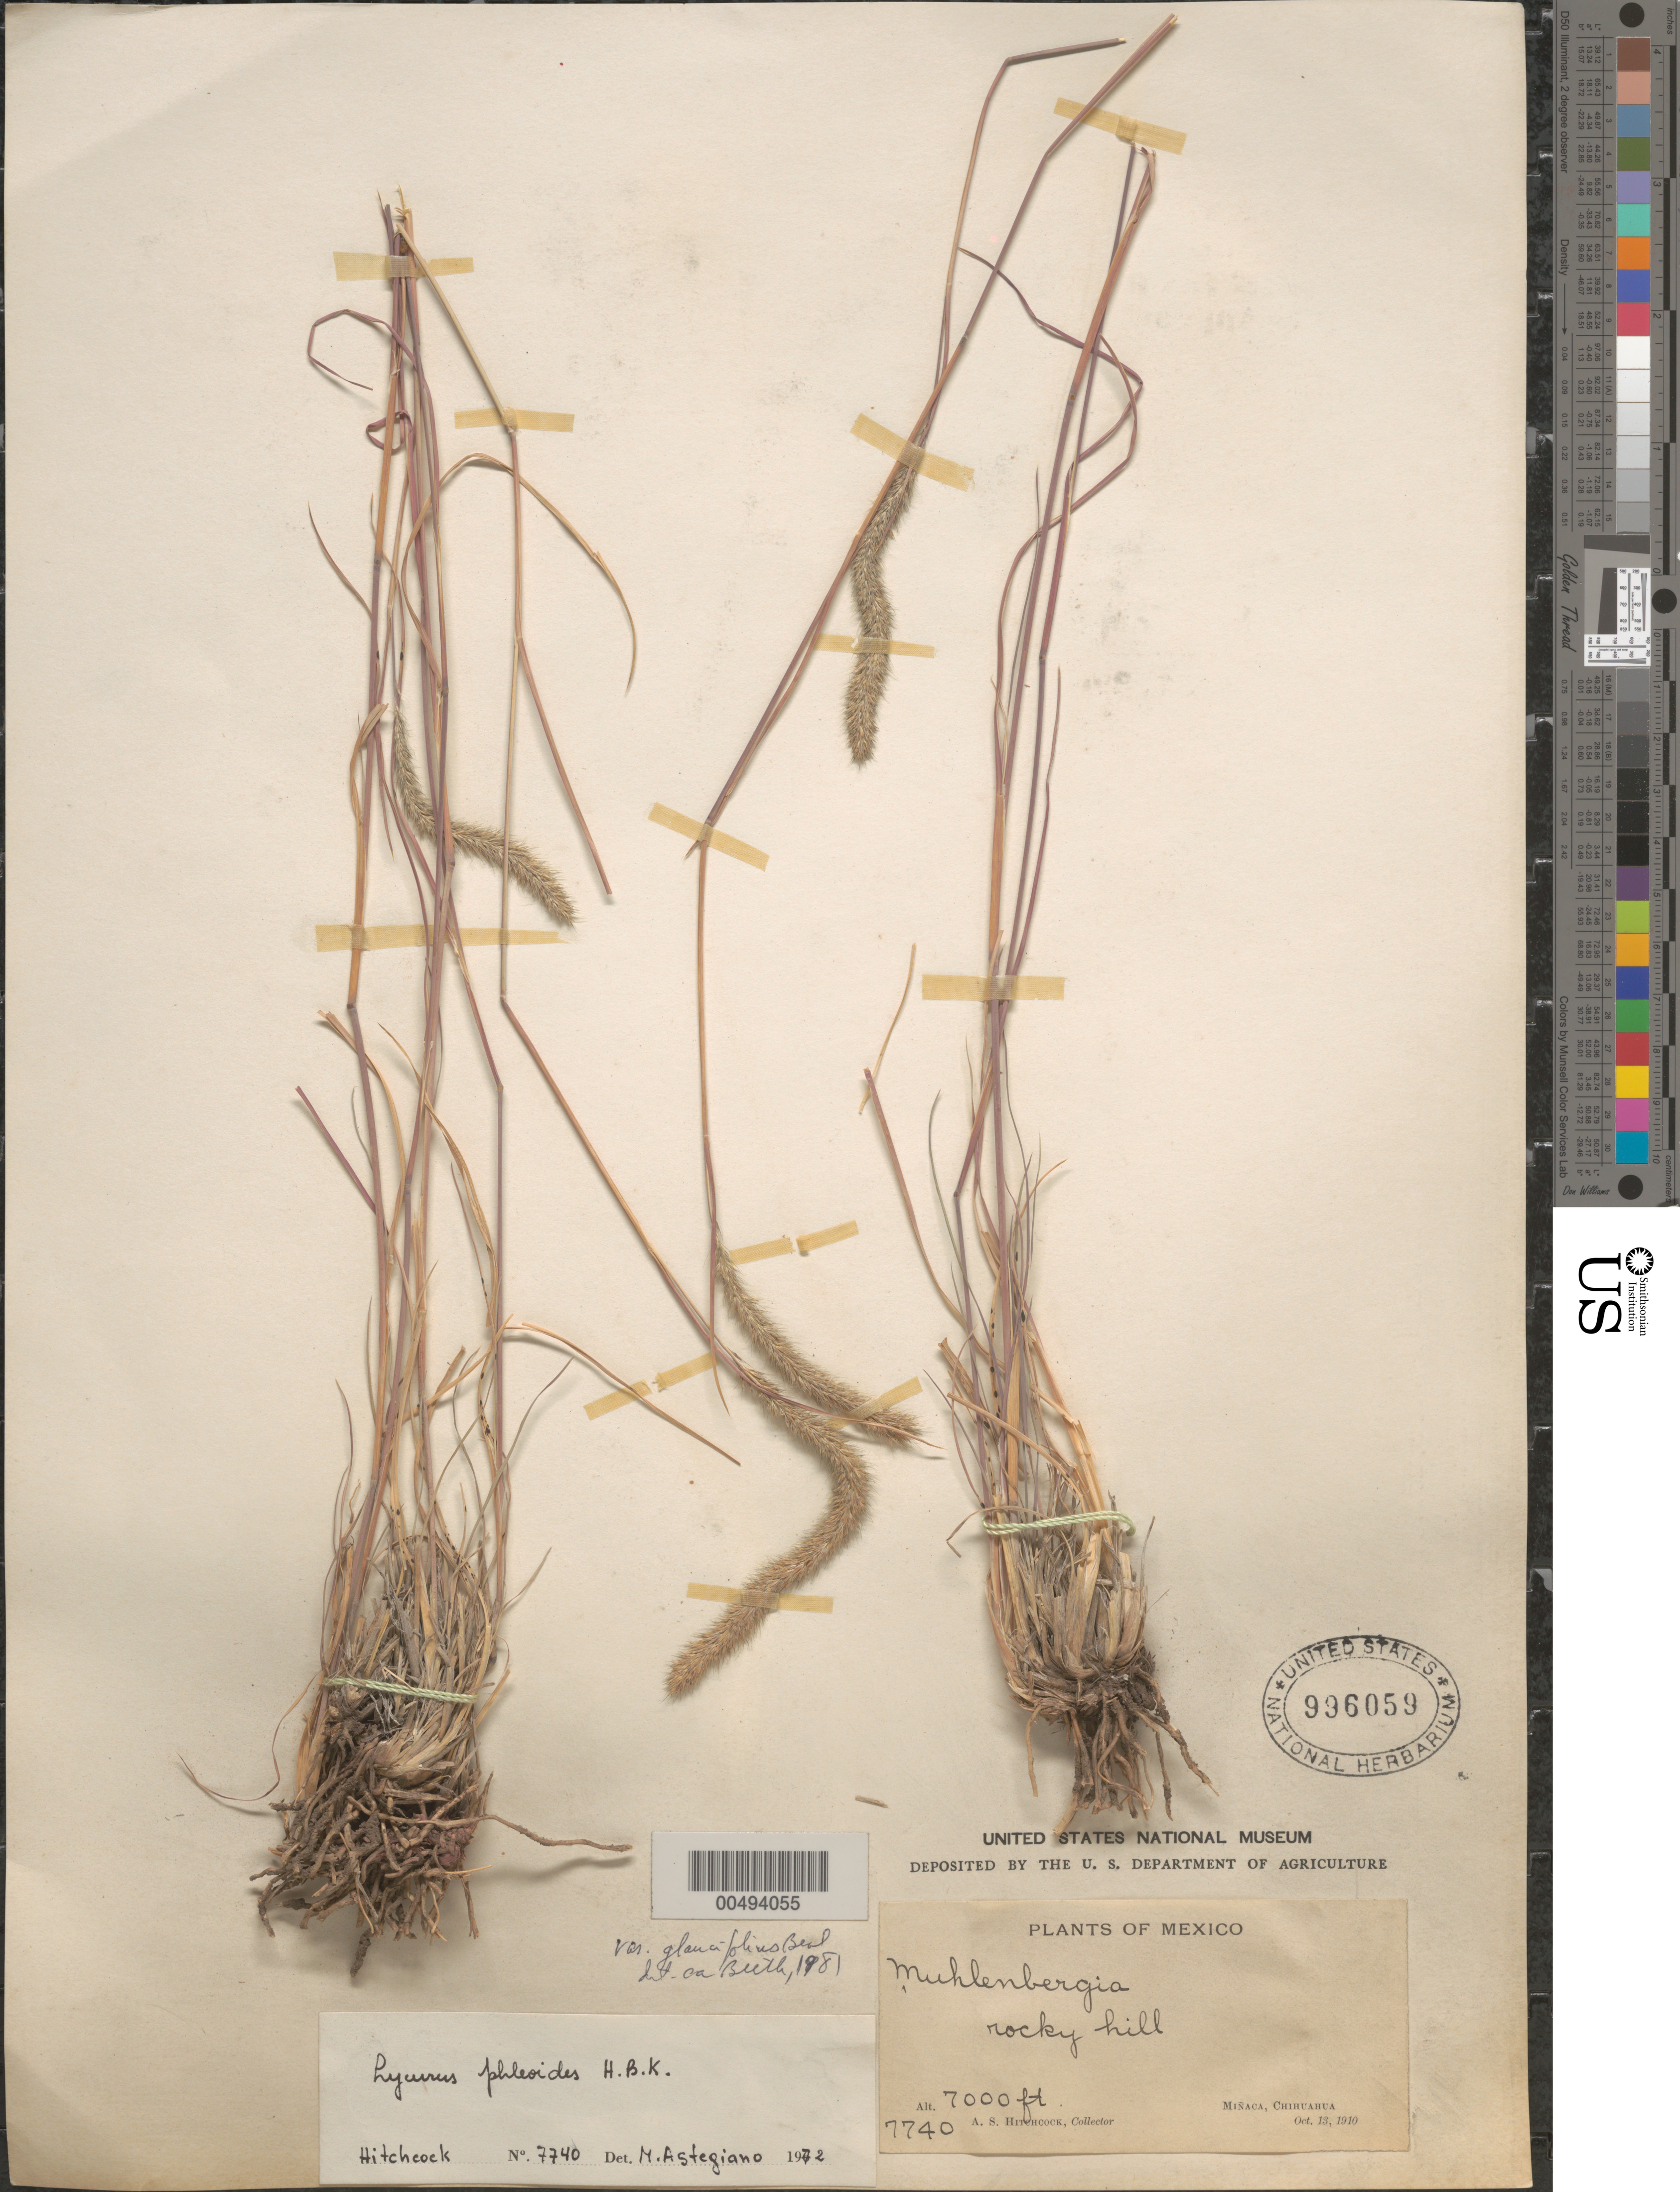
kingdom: Plantae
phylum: Tracheophyta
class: Liliopsida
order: Poales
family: Poaceae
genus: Lycurus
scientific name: Lycurus phleoides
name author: Kunth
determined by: Astegiano, M.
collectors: A. S. Hitchcock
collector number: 7740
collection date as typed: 13 Oct 1910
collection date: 1910-10-13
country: Mexico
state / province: Chihuahua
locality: Miñaca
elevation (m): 2134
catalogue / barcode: US 996059